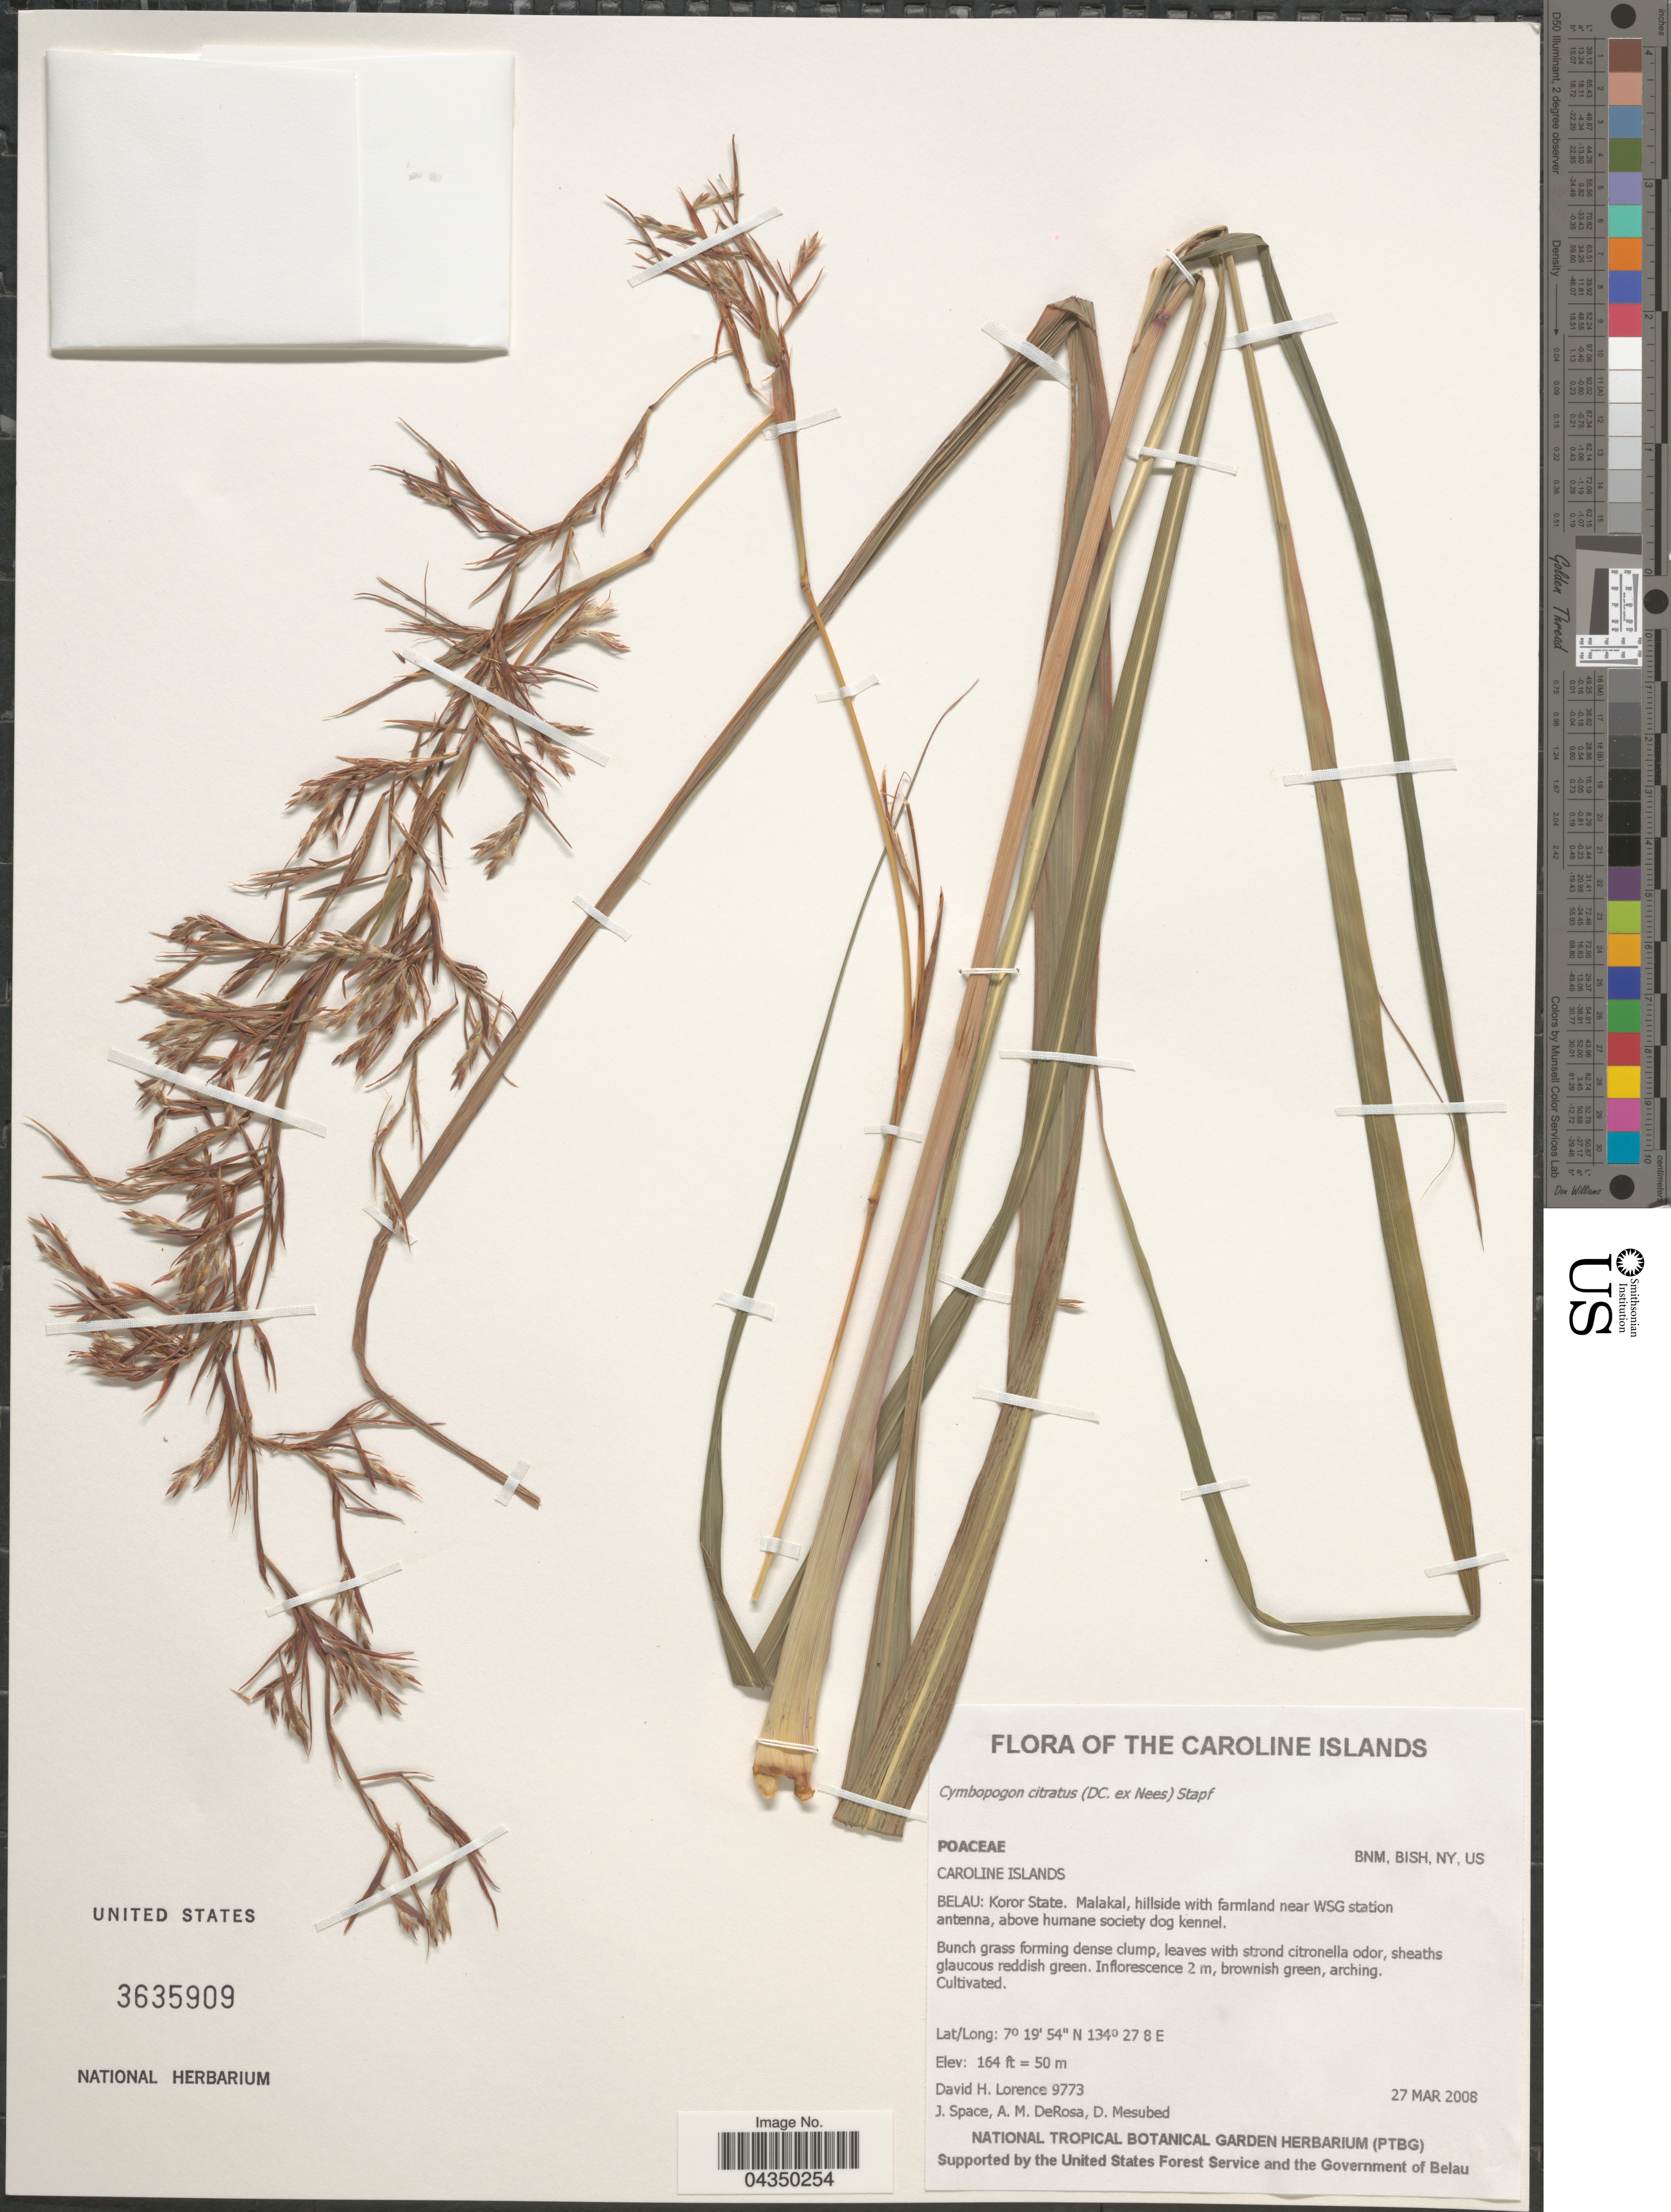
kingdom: Plantae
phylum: Tracheophyta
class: Liliopsida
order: Poales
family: Poaceae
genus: Cymbopogon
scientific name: Cymbopogon citratus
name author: (DC.) Stapf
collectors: D. Lorence, J. Space, A. DeRosa & D. Mesubed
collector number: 9773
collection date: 2008-03-27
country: Palau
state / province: Belau Outliers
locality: Caroline Islands. Belau: Koror State. Malakal, hillside with farmland near WSG station antenna, above humane society dog kennel.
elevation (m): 50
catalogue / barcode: US 3635909